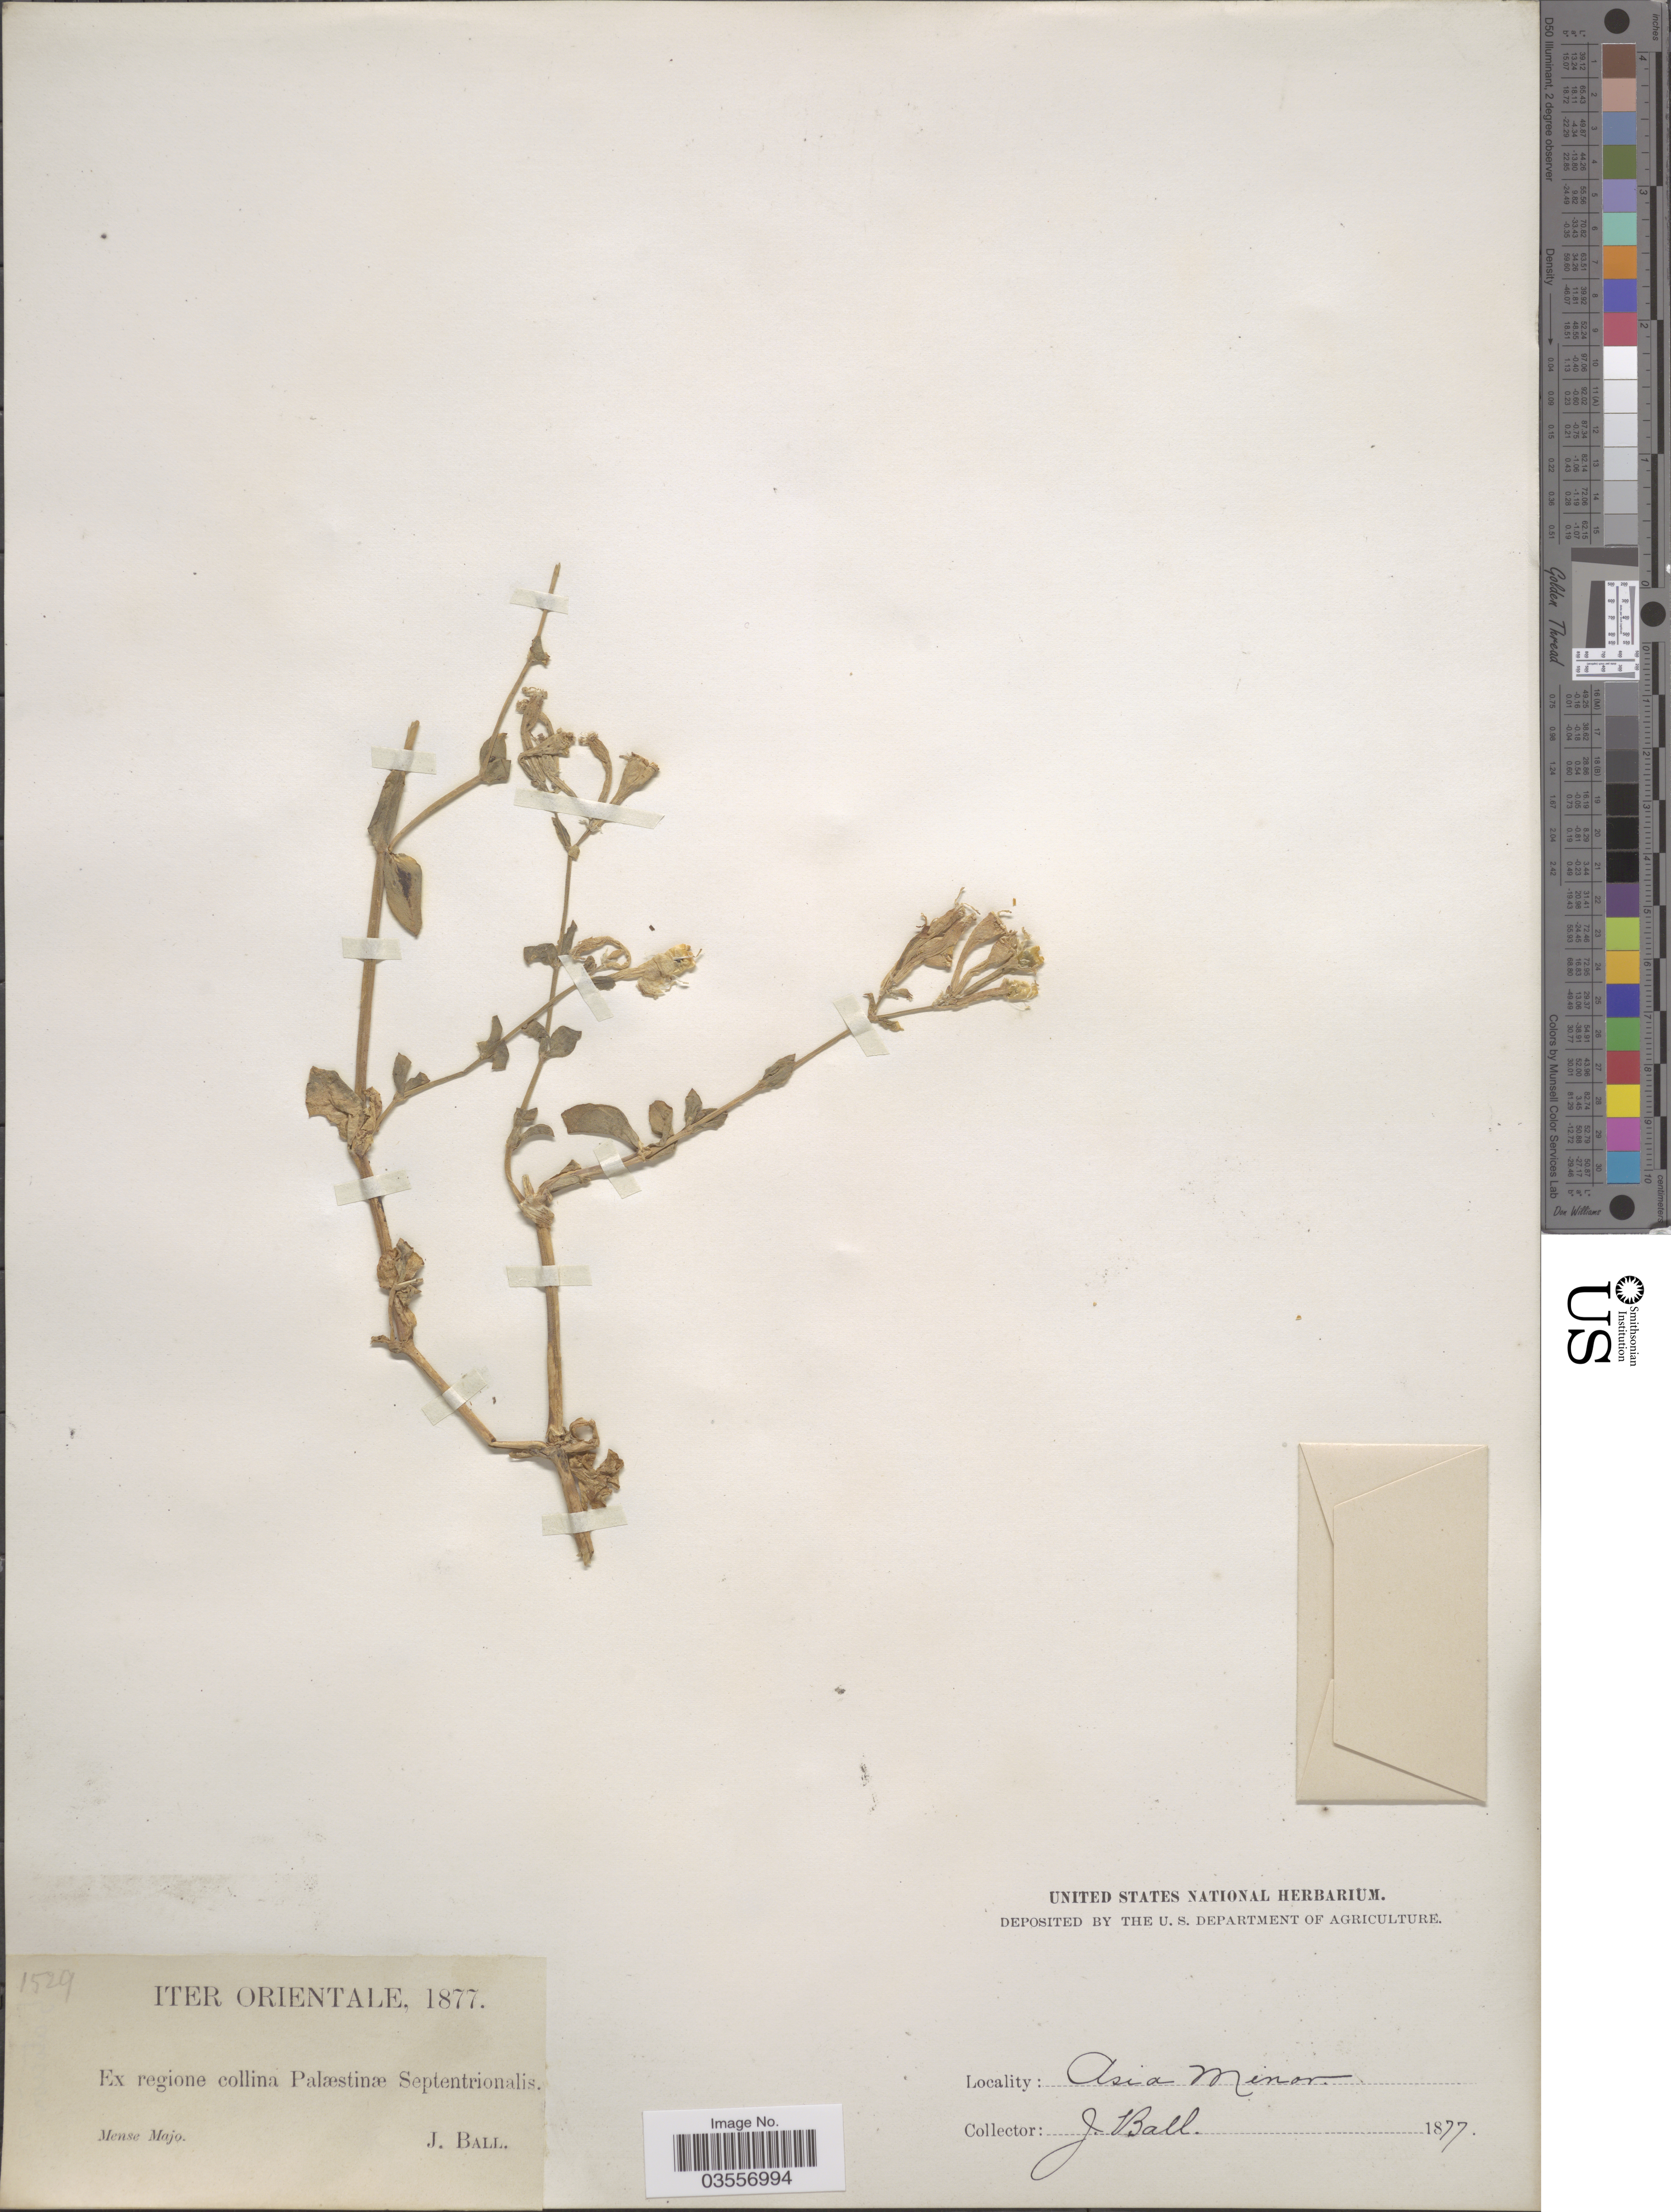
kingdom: Plantae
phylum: Tracheophyta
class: Magnoliopsida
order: Caryophyllales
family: Caryophyllaceae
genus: Dianthus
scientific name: Dianthus sp.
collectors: J. Ball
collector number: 1529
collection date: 1877-05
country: Israel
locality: Orientale. Ex regione collina Palæstinæ Septentrionalis. Asia Minor.